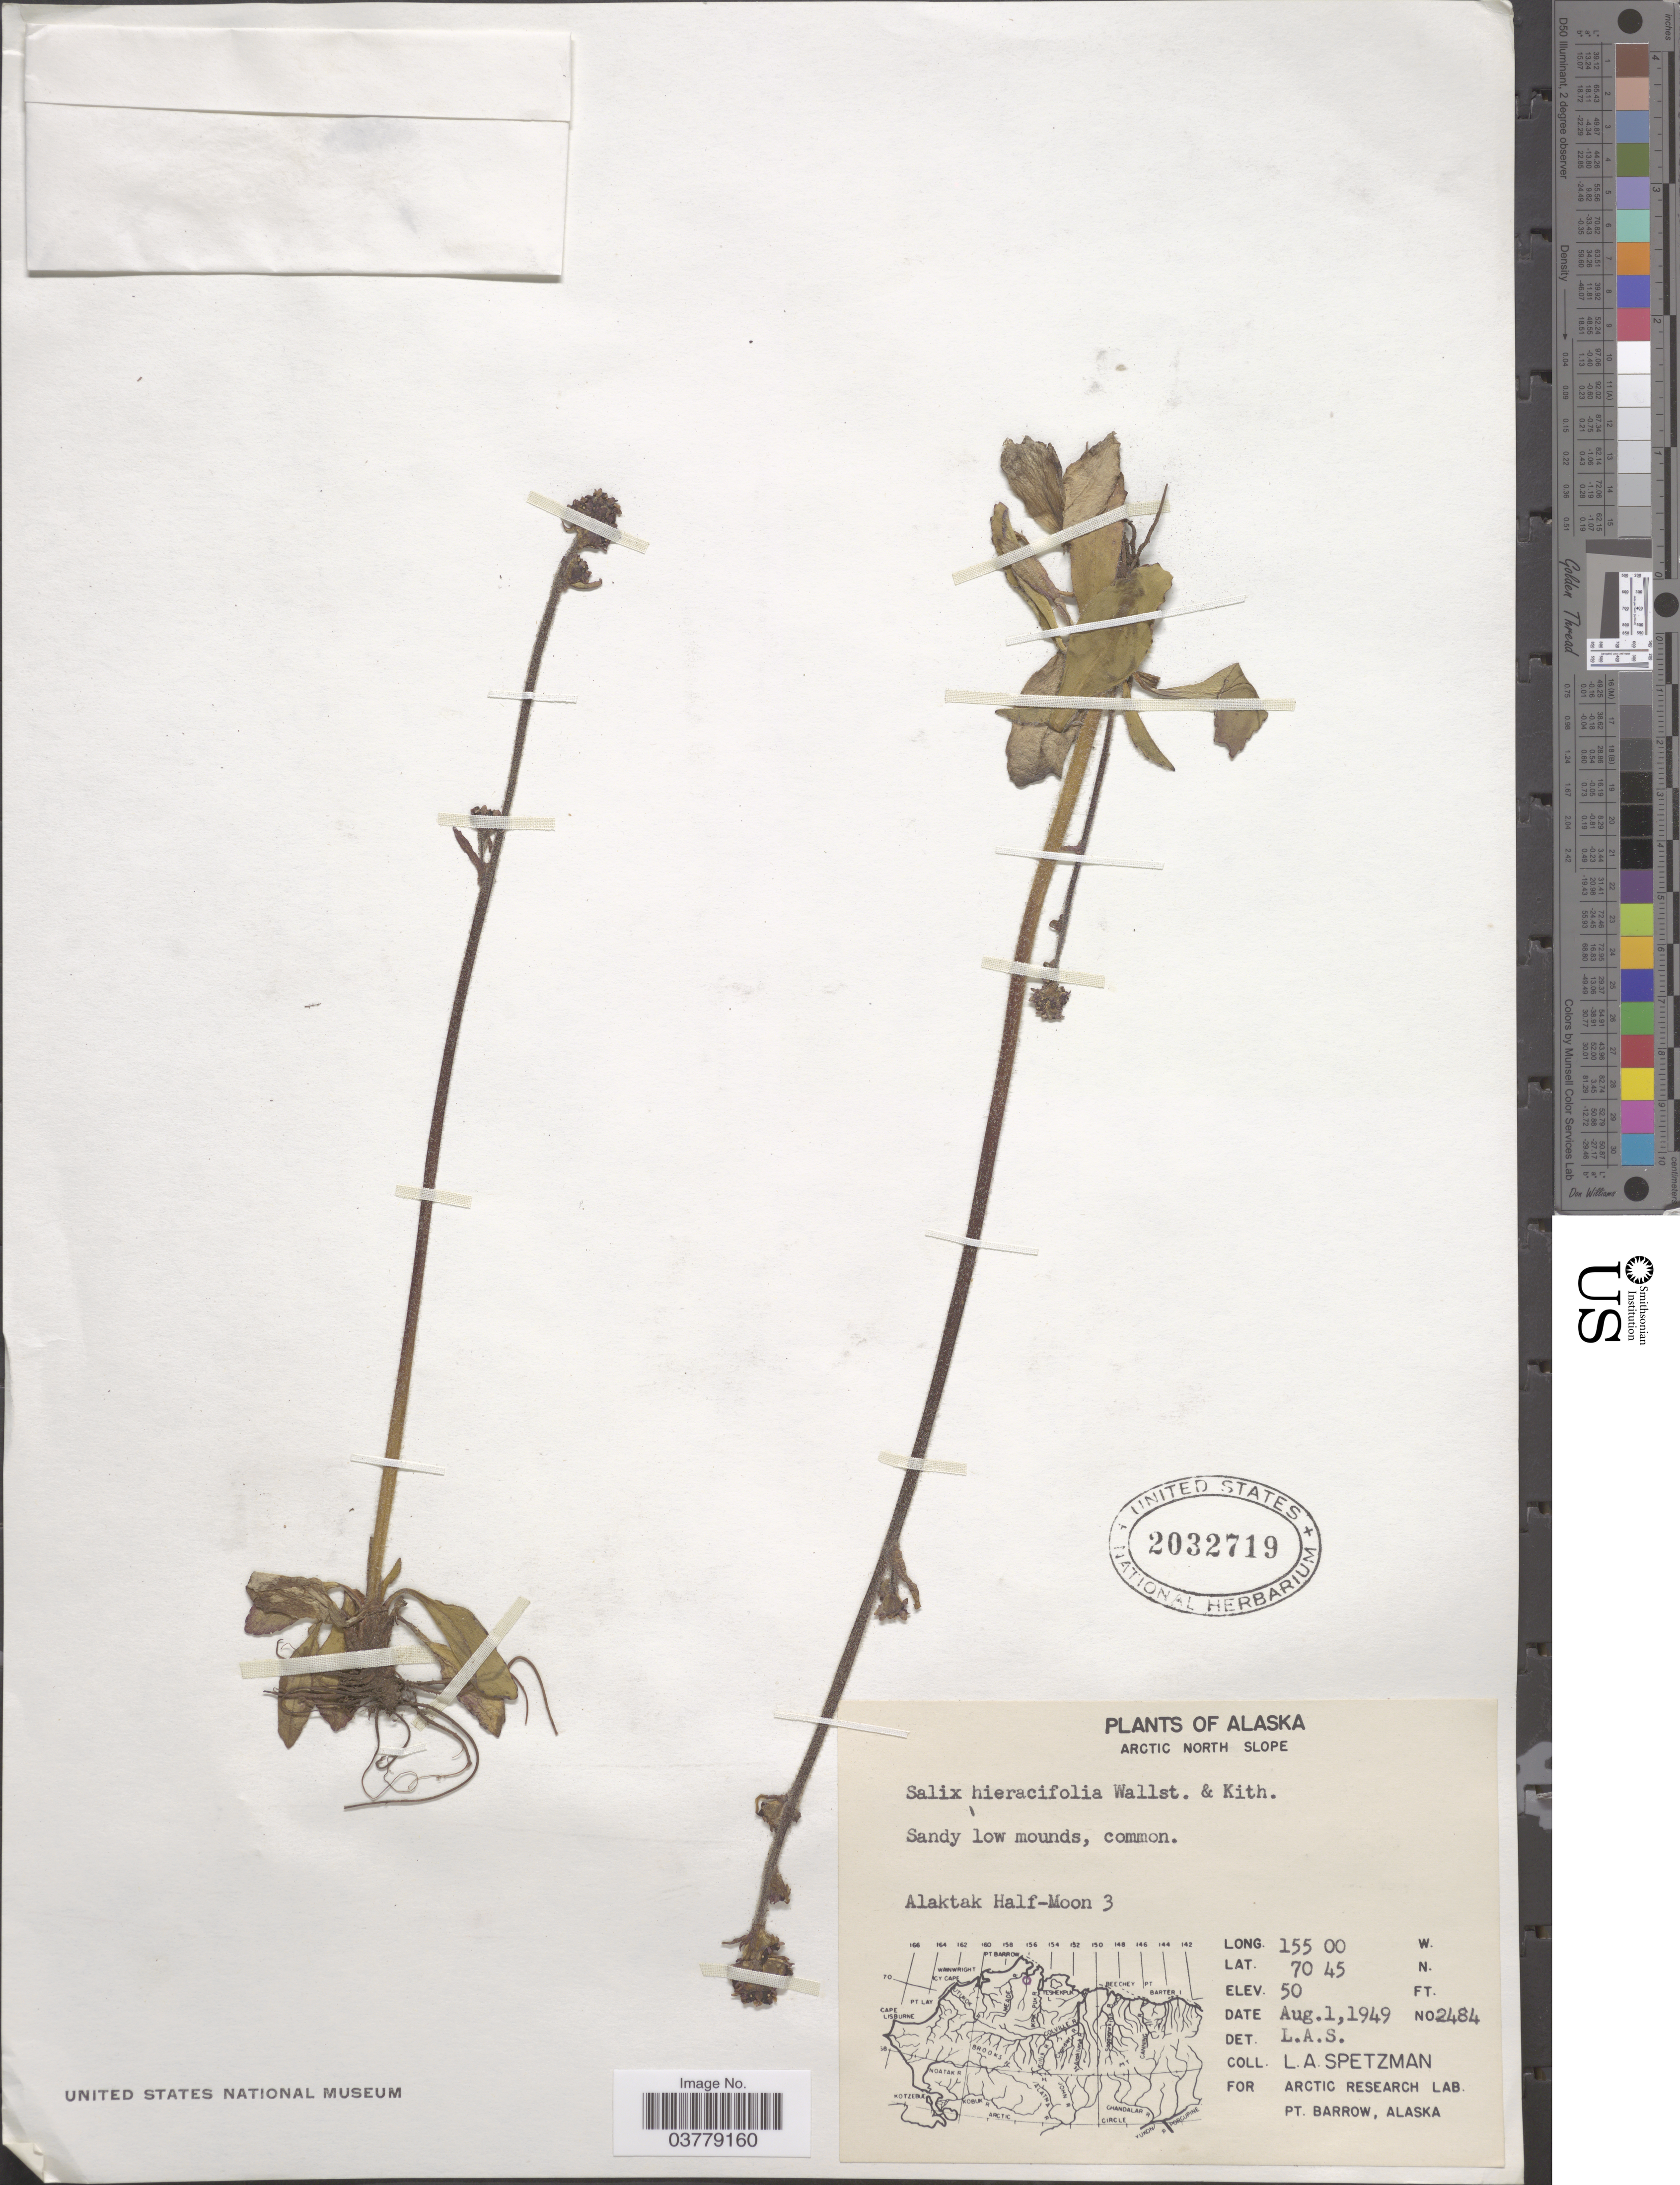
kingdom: Plantae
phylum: Tracheophyta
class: Magnoliopsida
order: Saxifragales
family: Saxifragaceae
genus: Micranthes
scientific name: Micranthes hieraciifolia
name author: (Waldst. & Kit. ex Willd.) Haw.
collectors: L. Spetzman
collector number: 2484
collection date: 1949-08-01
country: United States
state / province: Alaska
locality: Arctic North Slope. Alaktak Half-Moon 3.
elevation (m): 15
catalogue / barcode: US 2032719